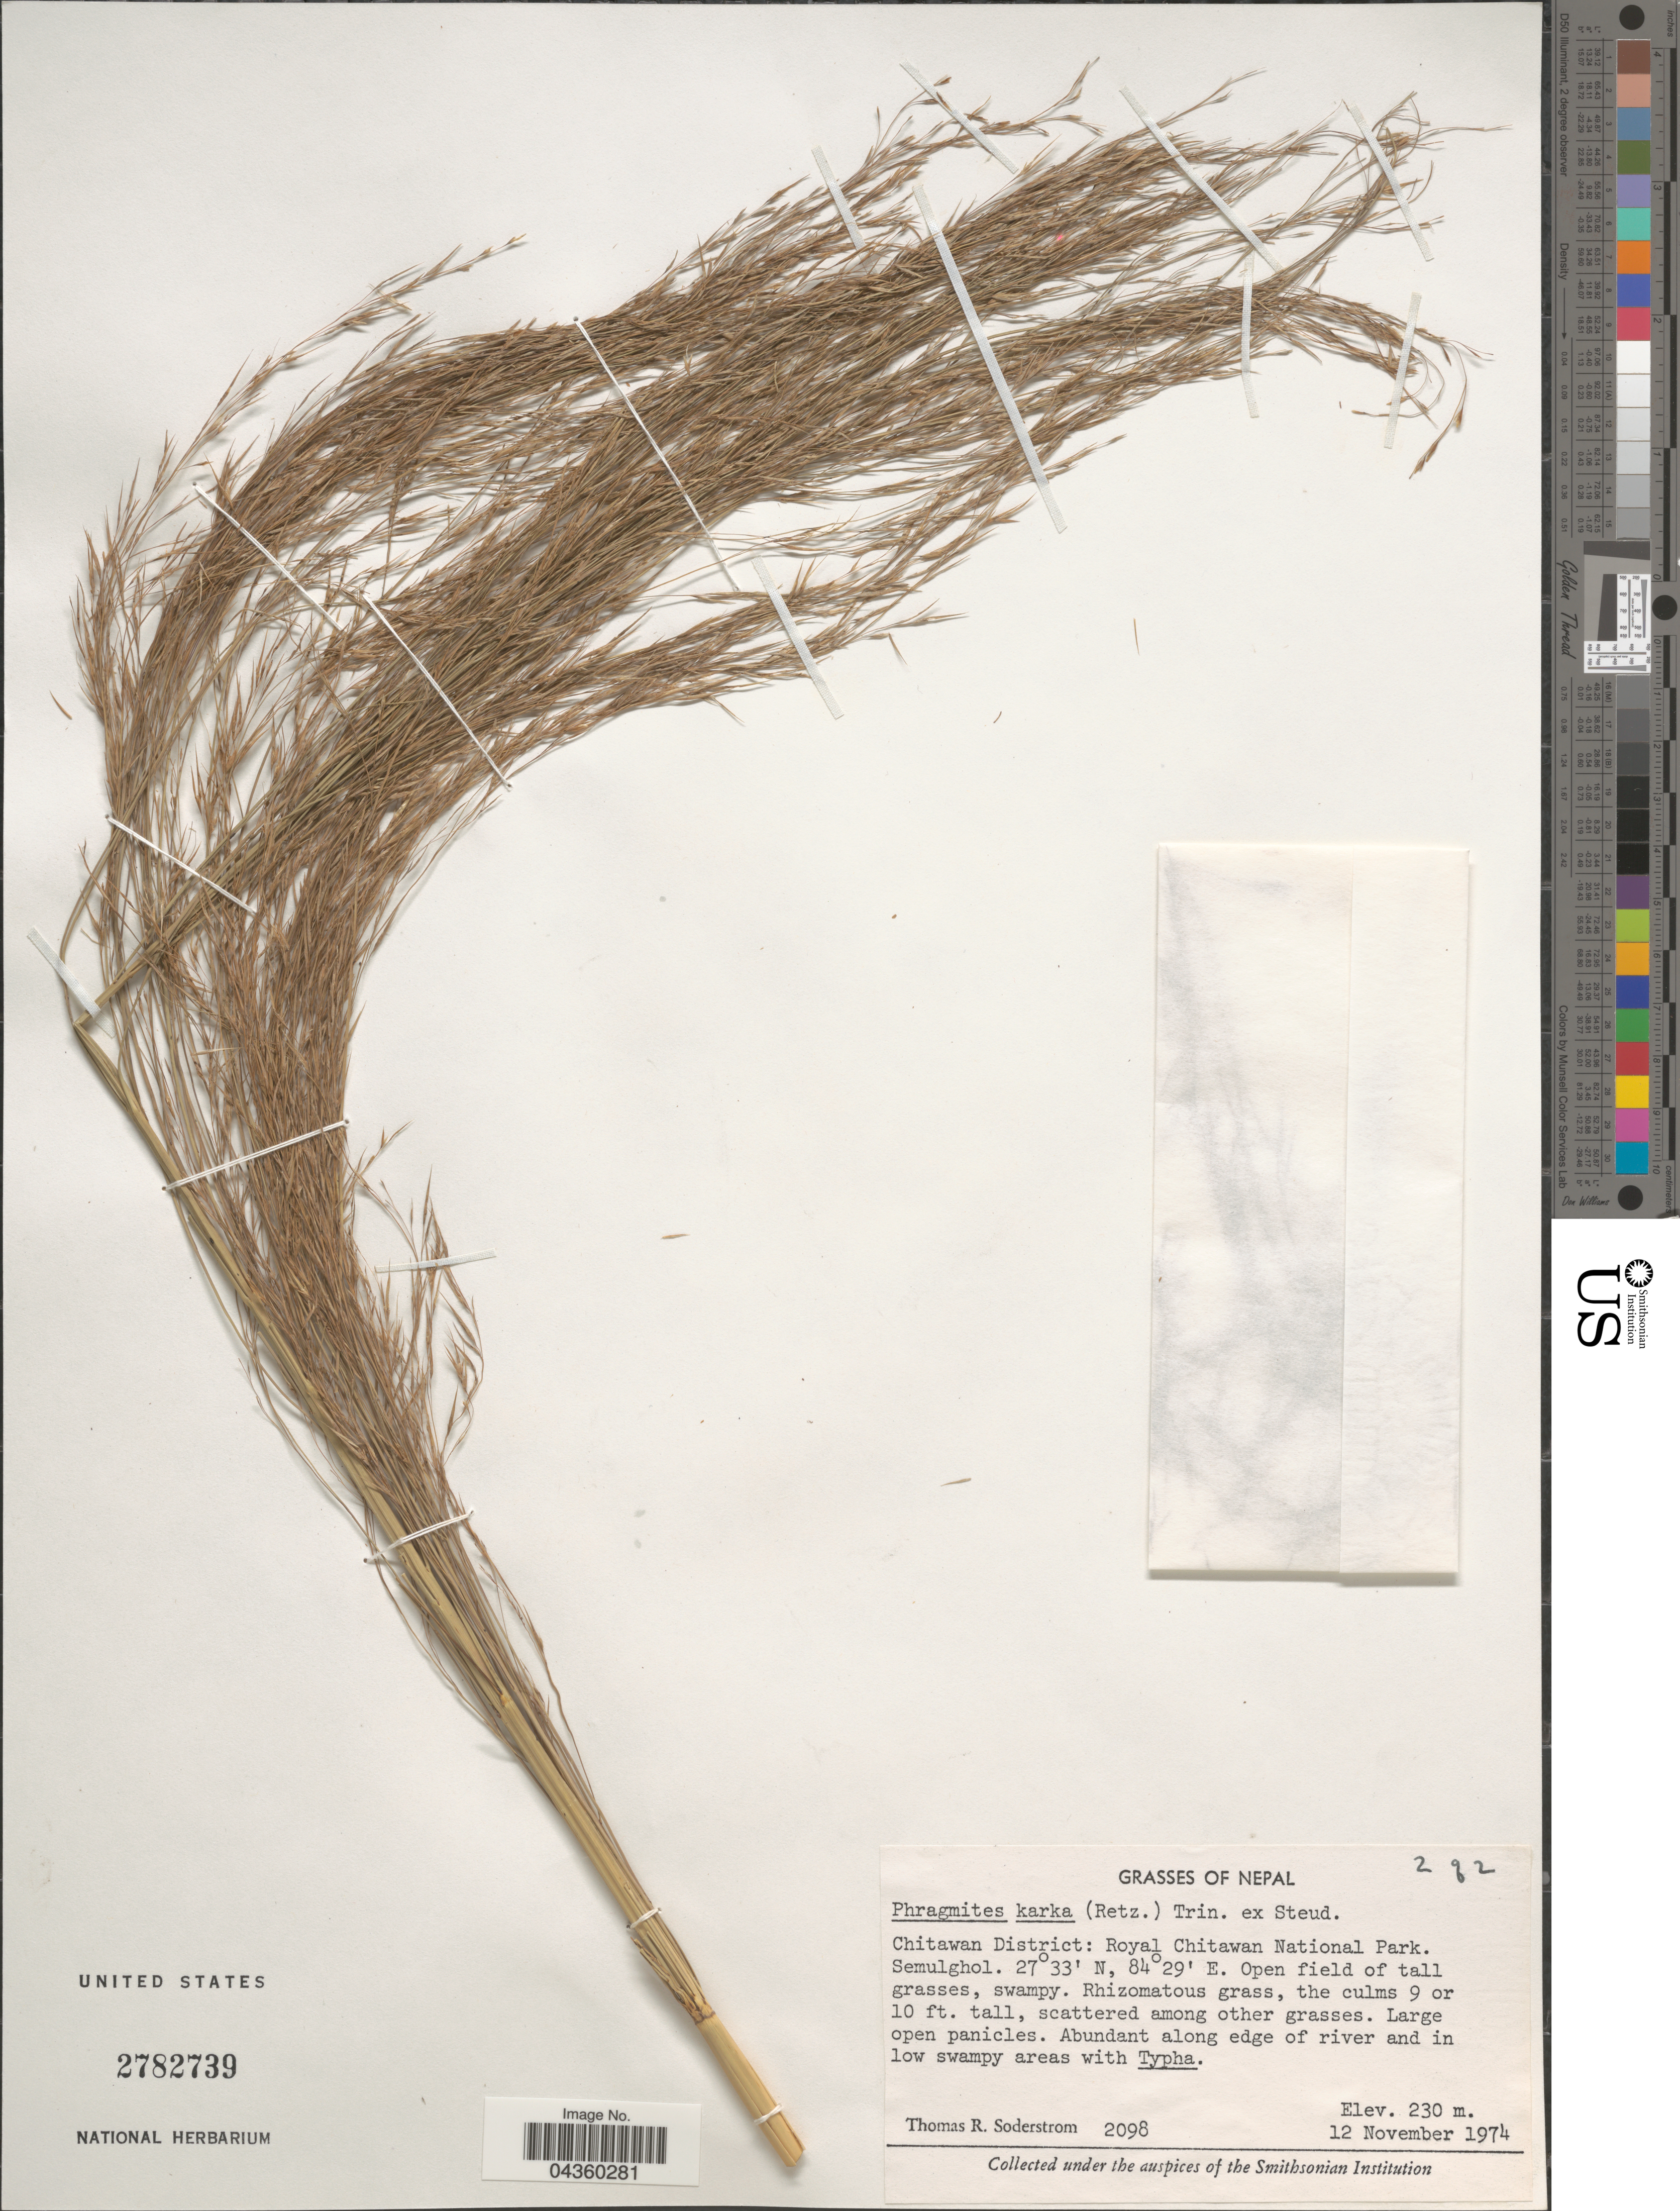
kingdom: Plantae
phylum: Tracheophyta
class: Liliopsida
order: Poales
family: Poaceae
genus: Phragmites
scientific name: Phragmites karka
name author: (Retz.) Trin. ex Steud.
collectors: T. R. Soderstrom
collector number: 2098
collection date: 1974-11-12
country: Nepal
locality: Chitawan District: Royal Chitawan National Park. Semulghol.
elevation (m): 230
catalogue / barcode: US 2782739